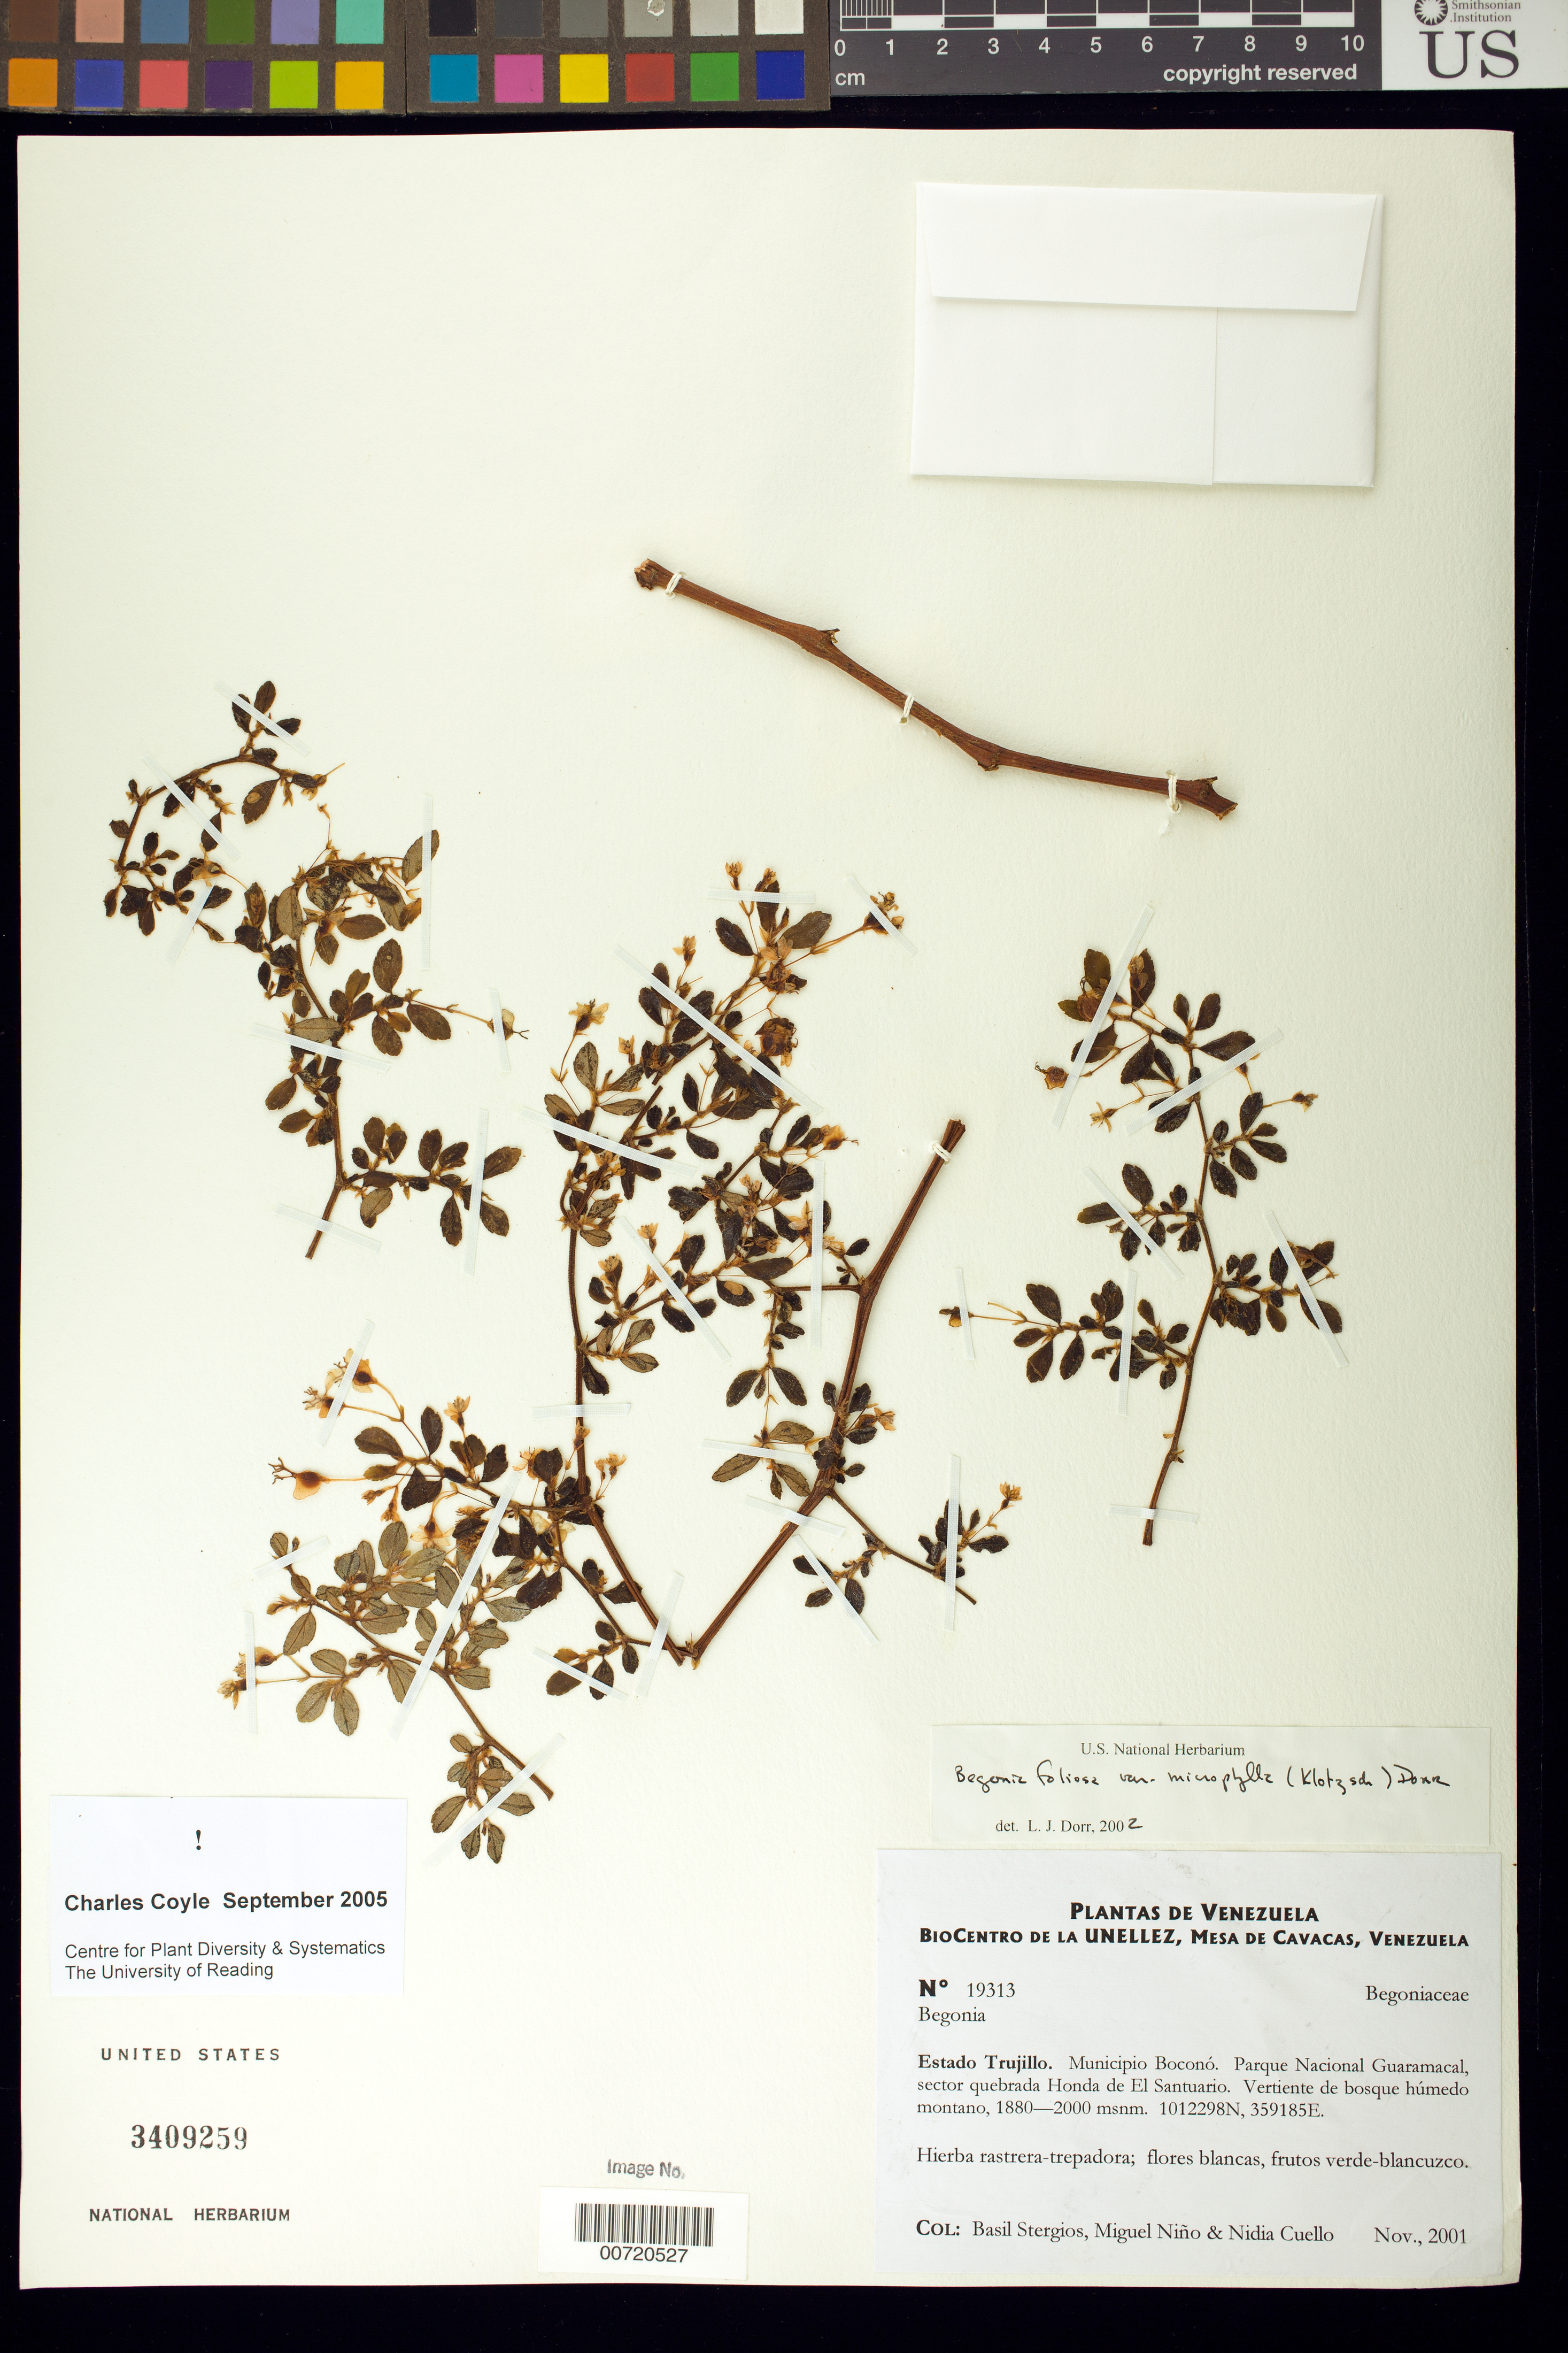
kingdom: Plantae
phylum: Tracheophyta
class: Magnoliopsida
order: Cucurbitales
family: Begoniaceae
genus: Begonia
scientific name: Begonia foliosa var. microphylla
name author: (Klotzsch) Dorr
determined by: Dorr, L. J., (BOT), Smithsonian Institution - National Museum of Natural History (UNITED STATES)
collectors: B. G. Stergios, S. M. Niño & N. L. Cuello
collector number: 19313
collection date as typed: Nov 2001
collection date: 2001-11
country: Venezuela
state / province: Trujillo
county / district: Boconó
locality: Parque Nacional Guaramacal. Sector quebrada Honda de El Santuario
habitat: Vertiente de bosque húmedo montano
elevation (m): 1880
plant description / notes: PORT, US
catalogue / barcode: US 3409259